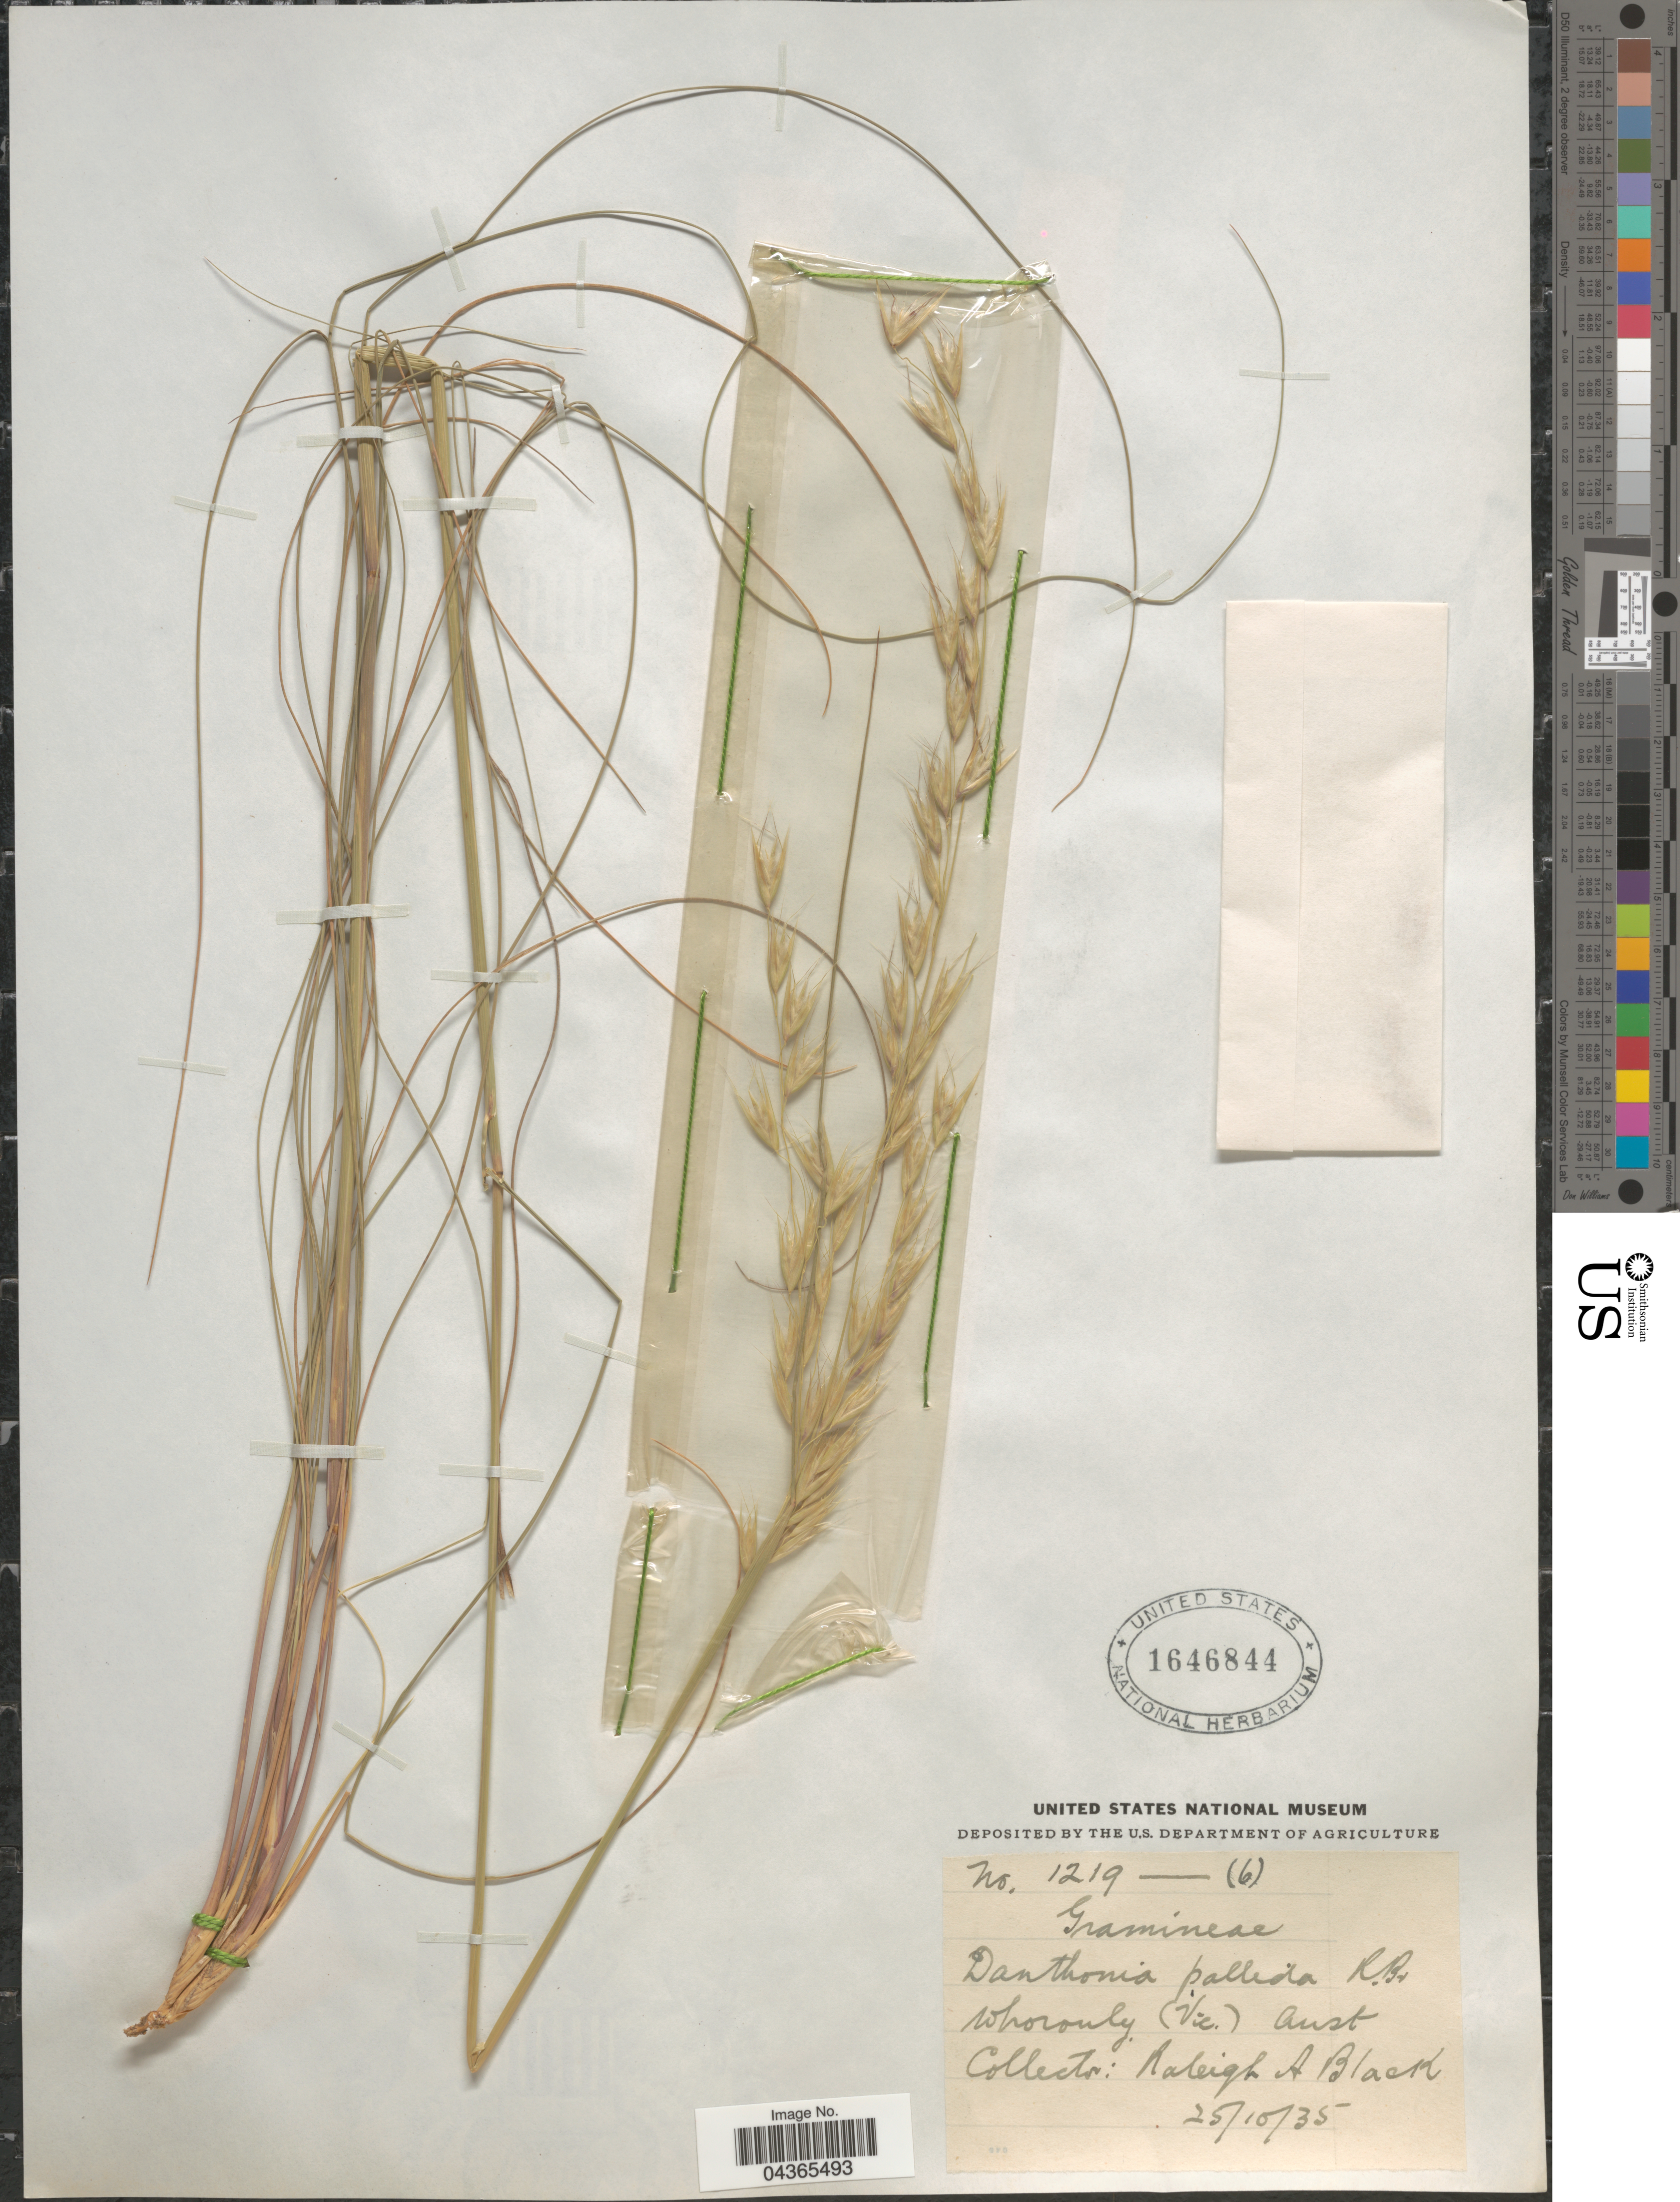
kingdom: Plantae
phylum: Tracheophyta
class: Liliopsida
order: Poales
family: Poaceae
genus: Rytidosperma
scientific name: Rytidosperma pallidum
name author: (R. Br.) A.M. Humphreys & H.P. Linder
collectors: R. A. Black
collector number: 1219-(6)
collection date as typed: Transcribed d/m/y: 25/10/35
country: Australia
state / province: Victoria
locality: Whorouly (Vic.).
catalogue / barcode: US 1646844